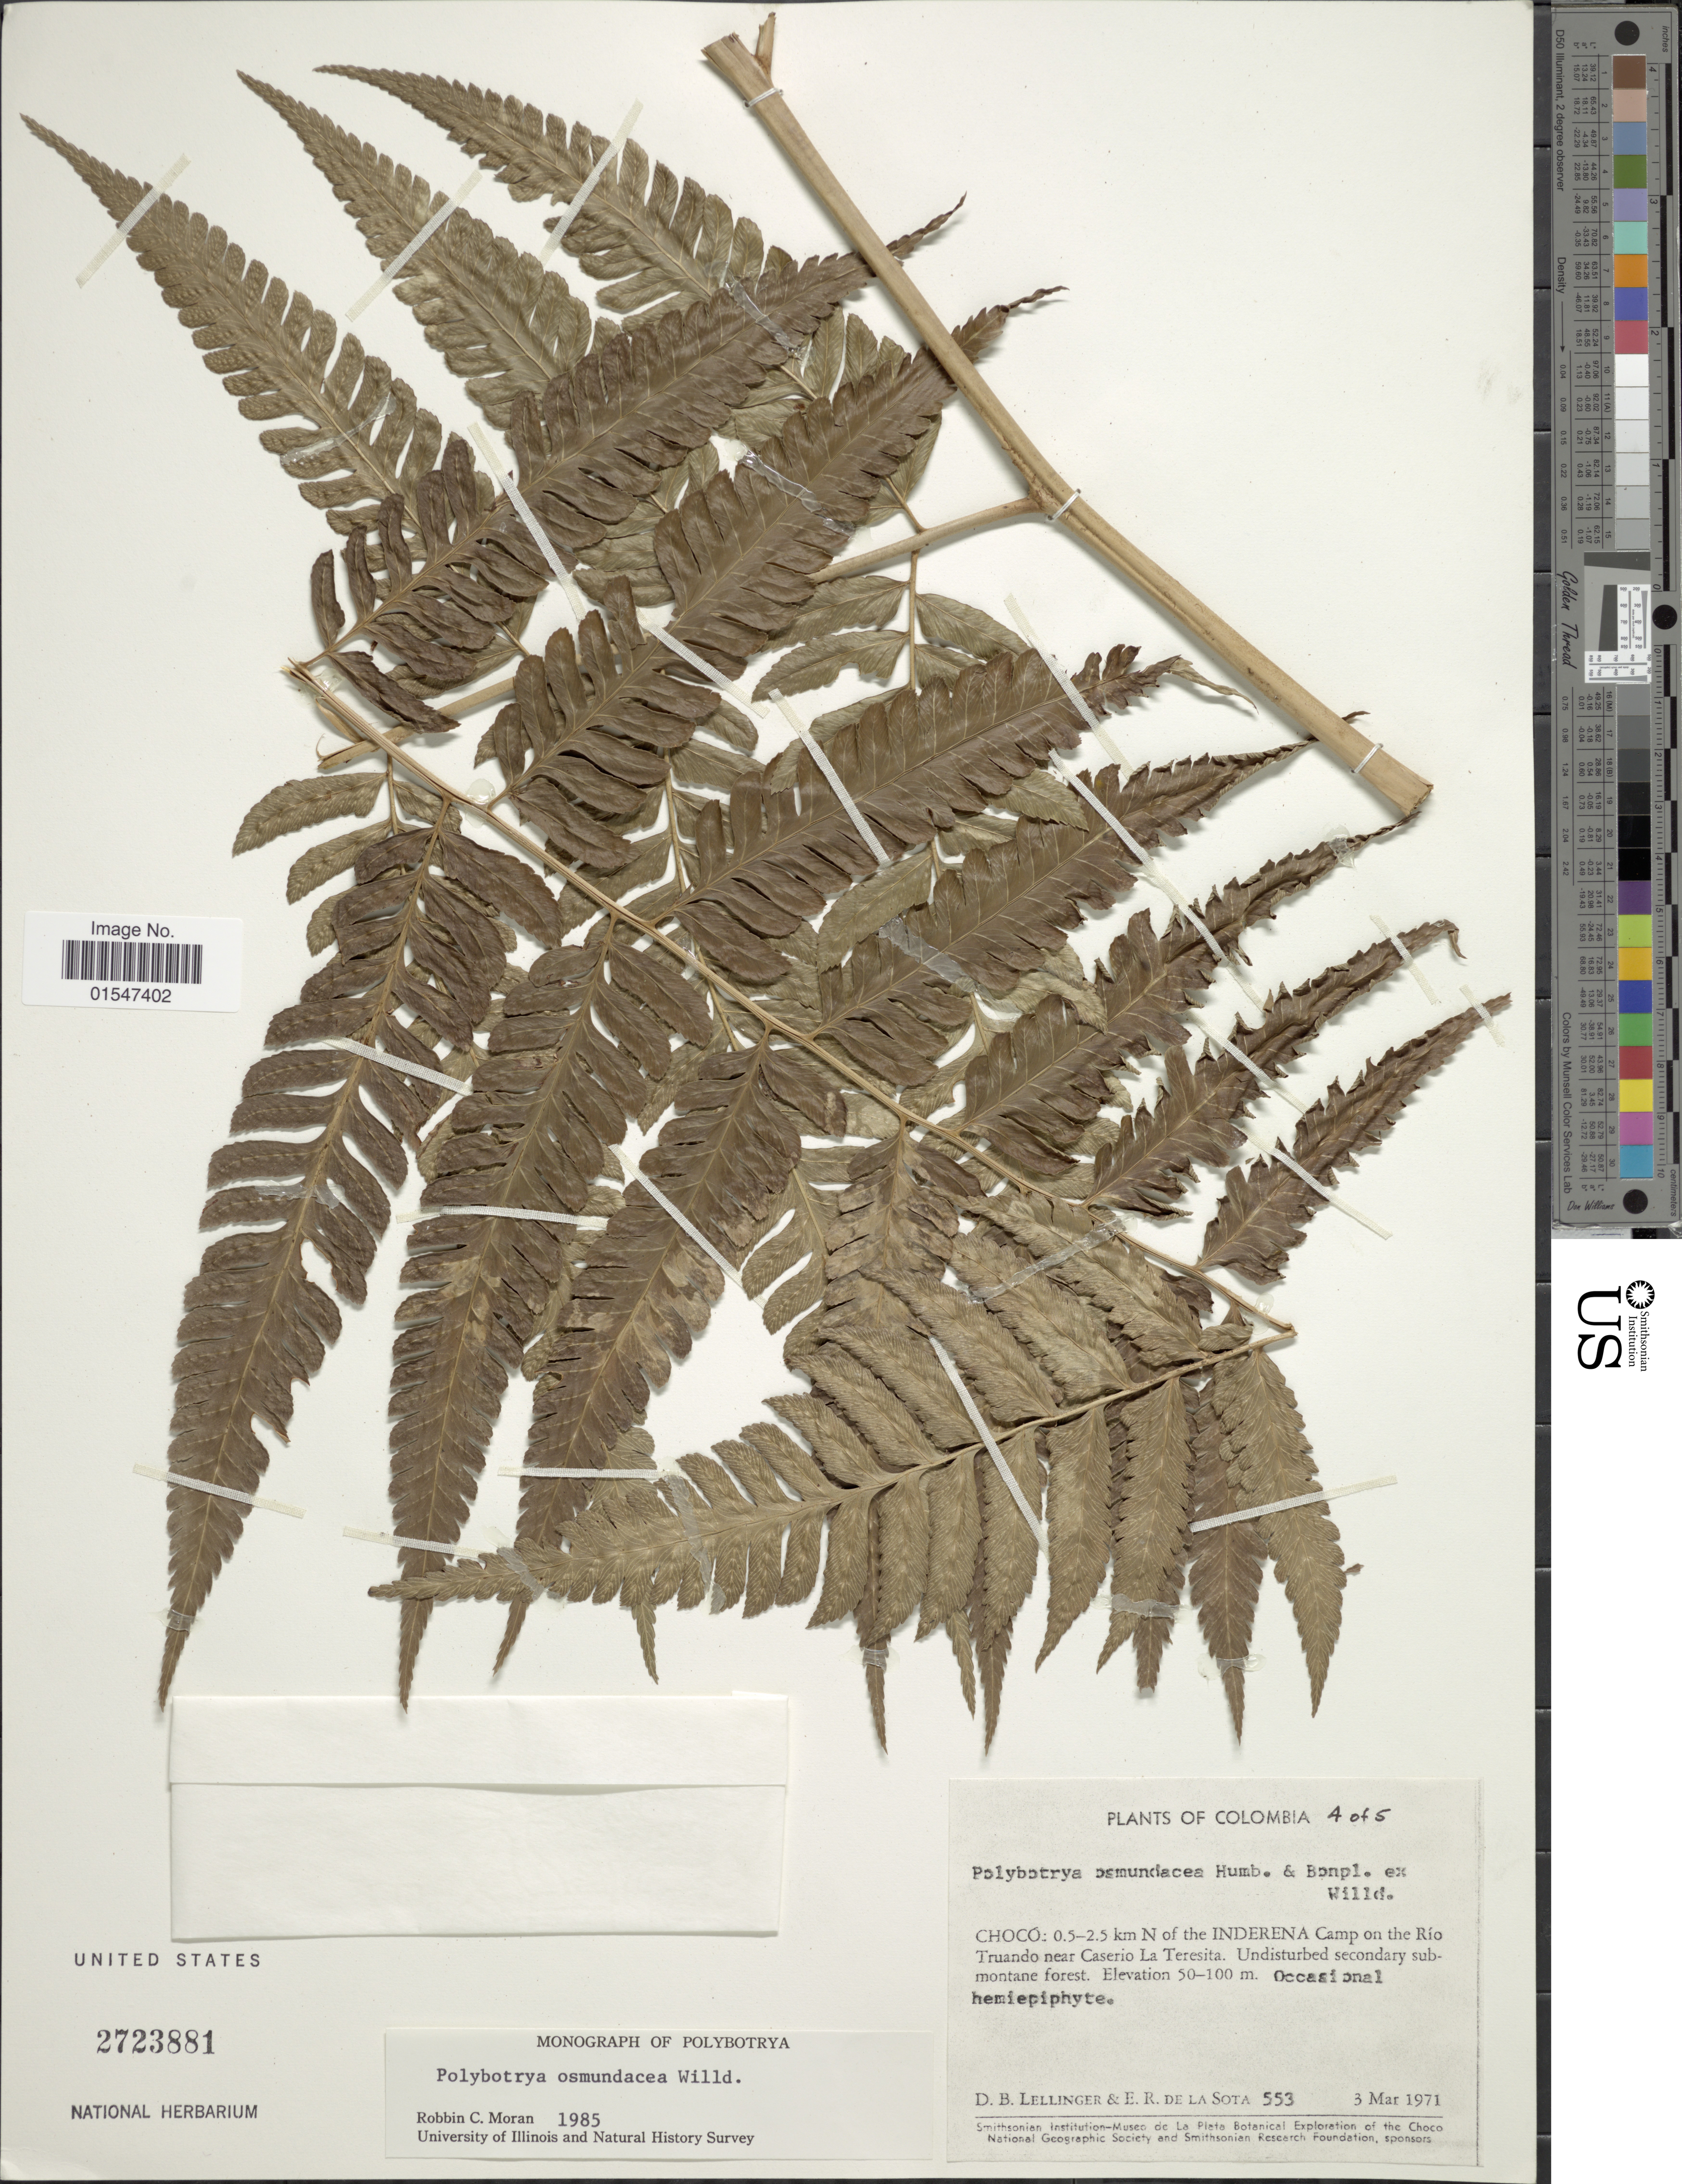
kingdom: Plantae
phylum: Tracheophyta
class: Polypodiopsida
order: Polypodiales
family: Dryopteridaceae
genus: Polybotrya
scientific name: Polybotrya osmundacea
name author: Humb. & Bonpl. ex Willd.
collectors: D. B. Lellinger & E. R. de la Sota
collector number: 553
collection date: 1971-03-03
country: Colombia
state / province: Chocó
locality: Colombia, 0.5 - 2.5 km N of the INDERENA Camp on the Río Truando near Caserio La Teresita.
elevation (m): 50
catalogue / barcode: US 2723881